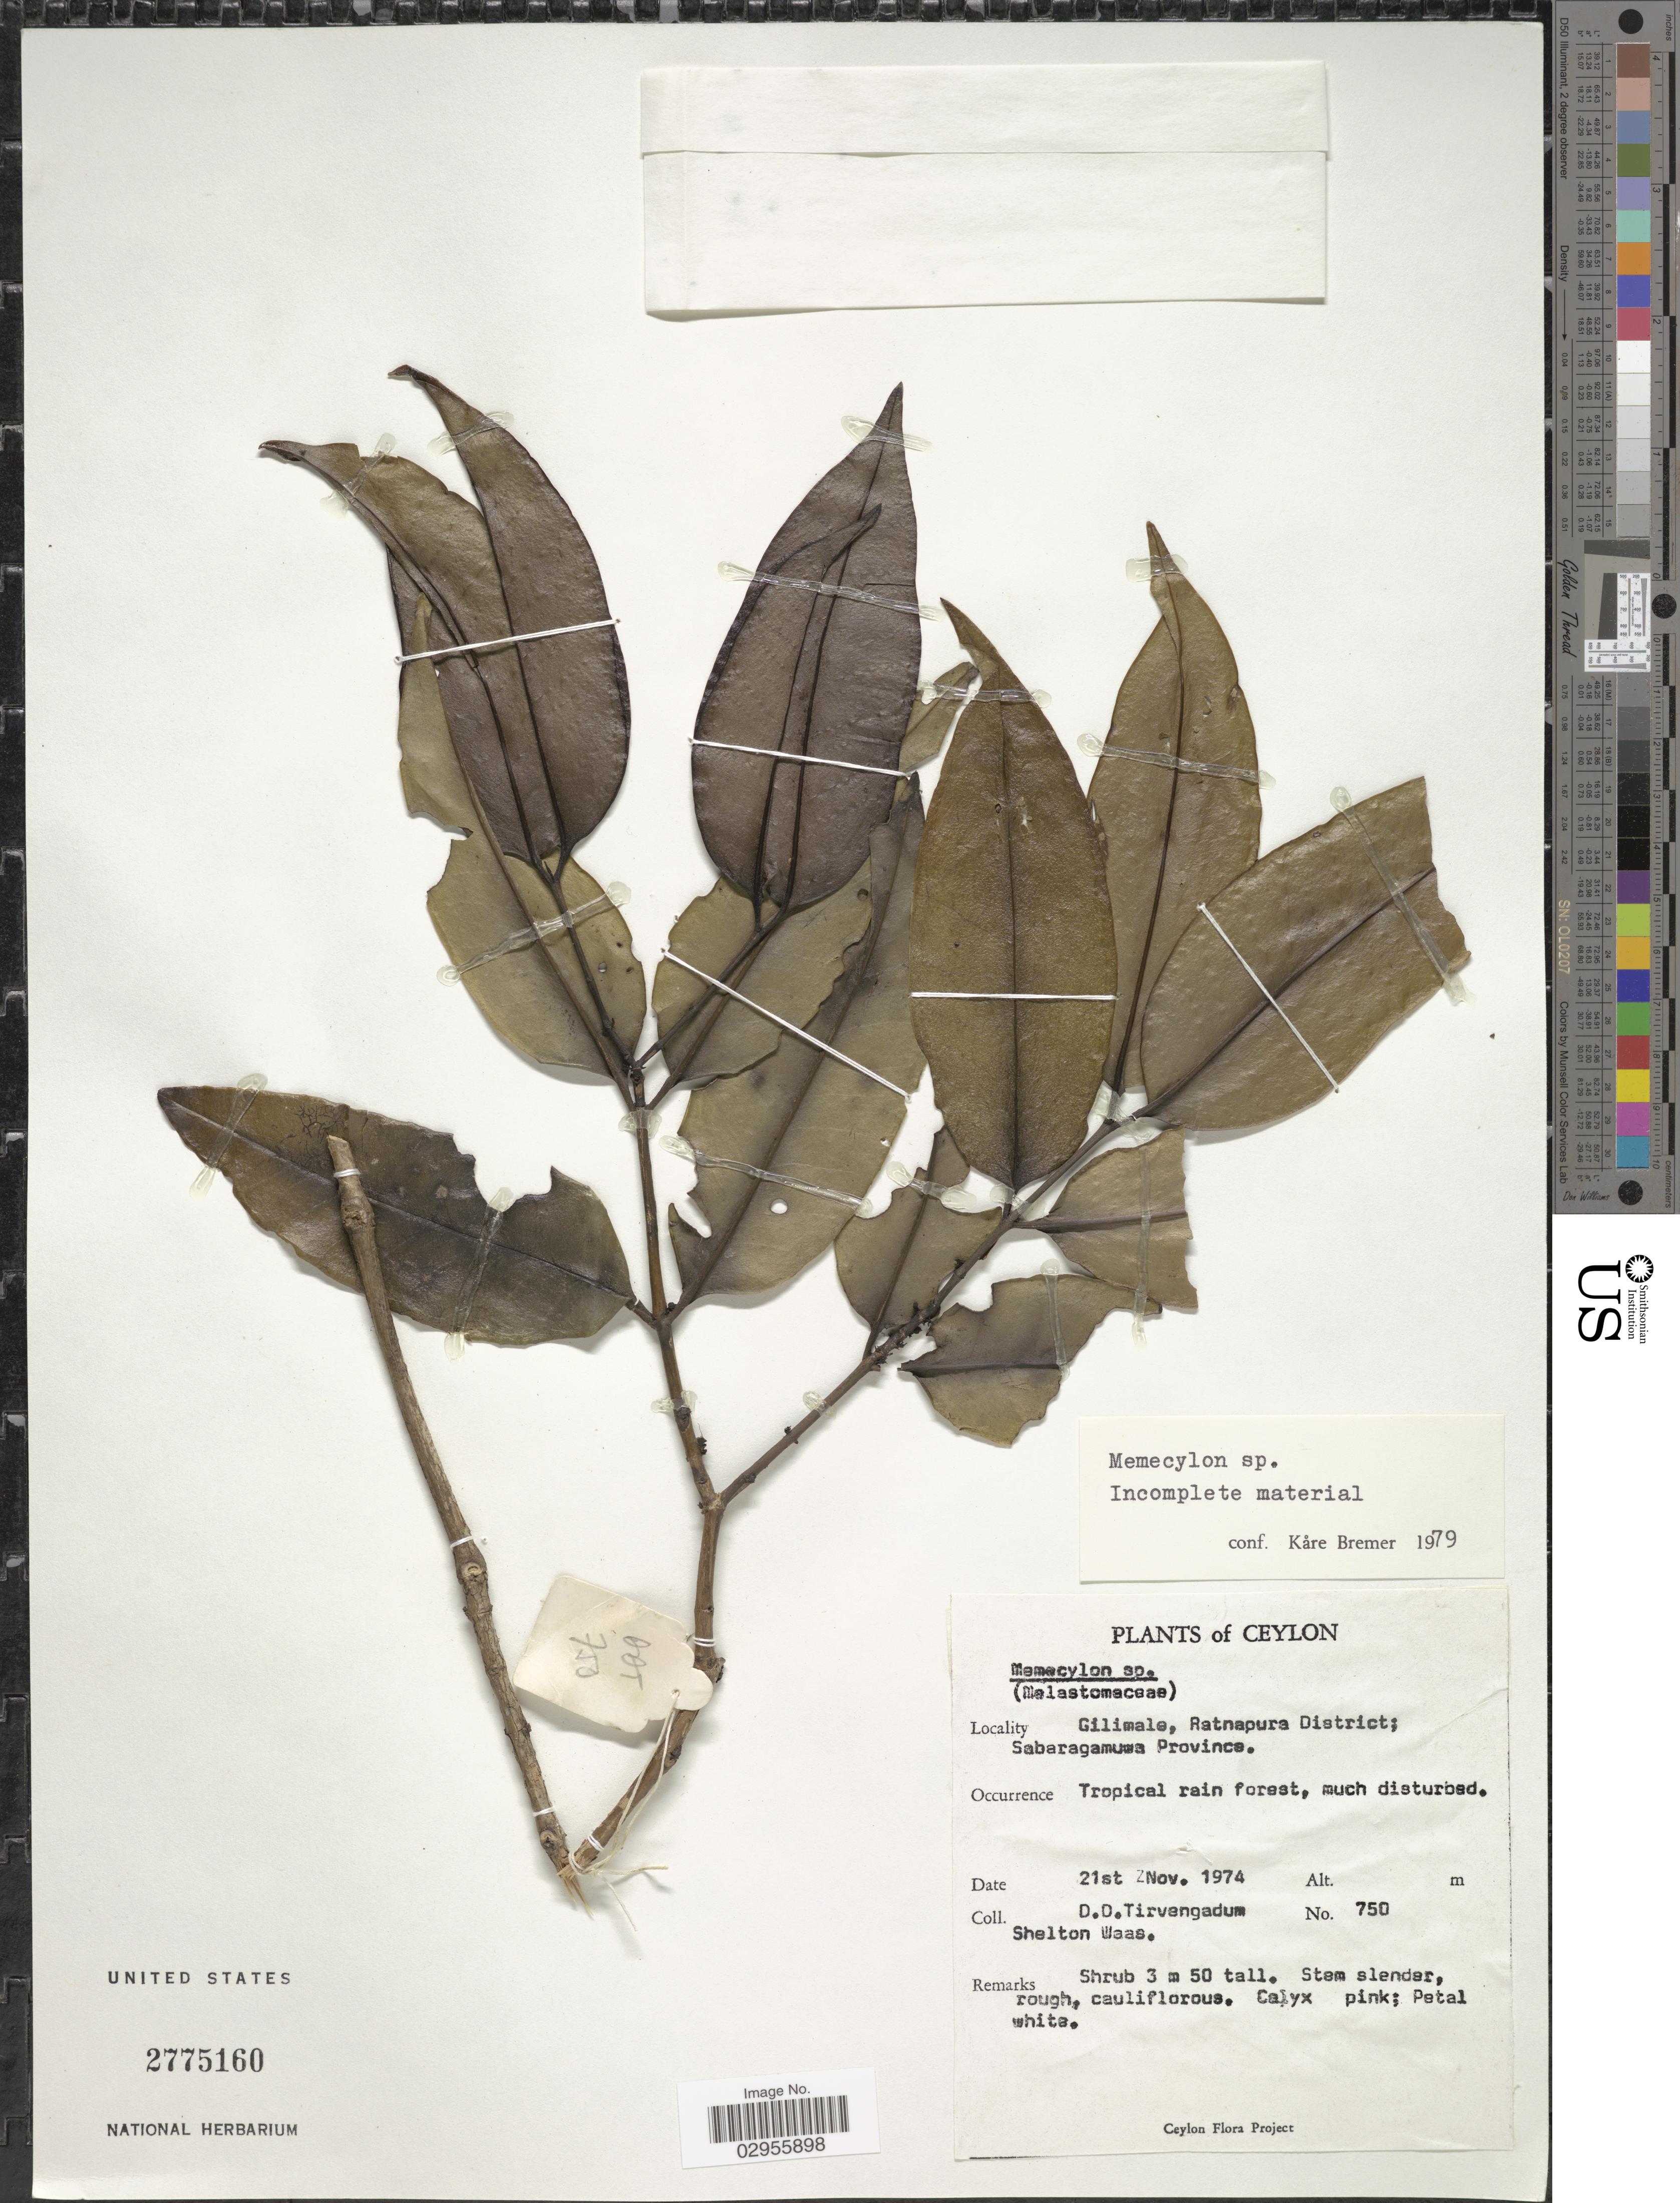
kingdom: Plantae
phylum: Tracheophyta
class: Magnoliopsida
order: Myrtales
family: Melastomataceae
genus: Memecylon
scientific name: Memecylon sp.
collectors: D. Tirvengadum & S. Waas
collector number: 750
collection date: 1974-11-21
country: Sri Lanka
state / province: Sabaragamuwa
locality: Ceylon. Gilimale, Ratnapura District.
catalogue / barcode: US 2775160